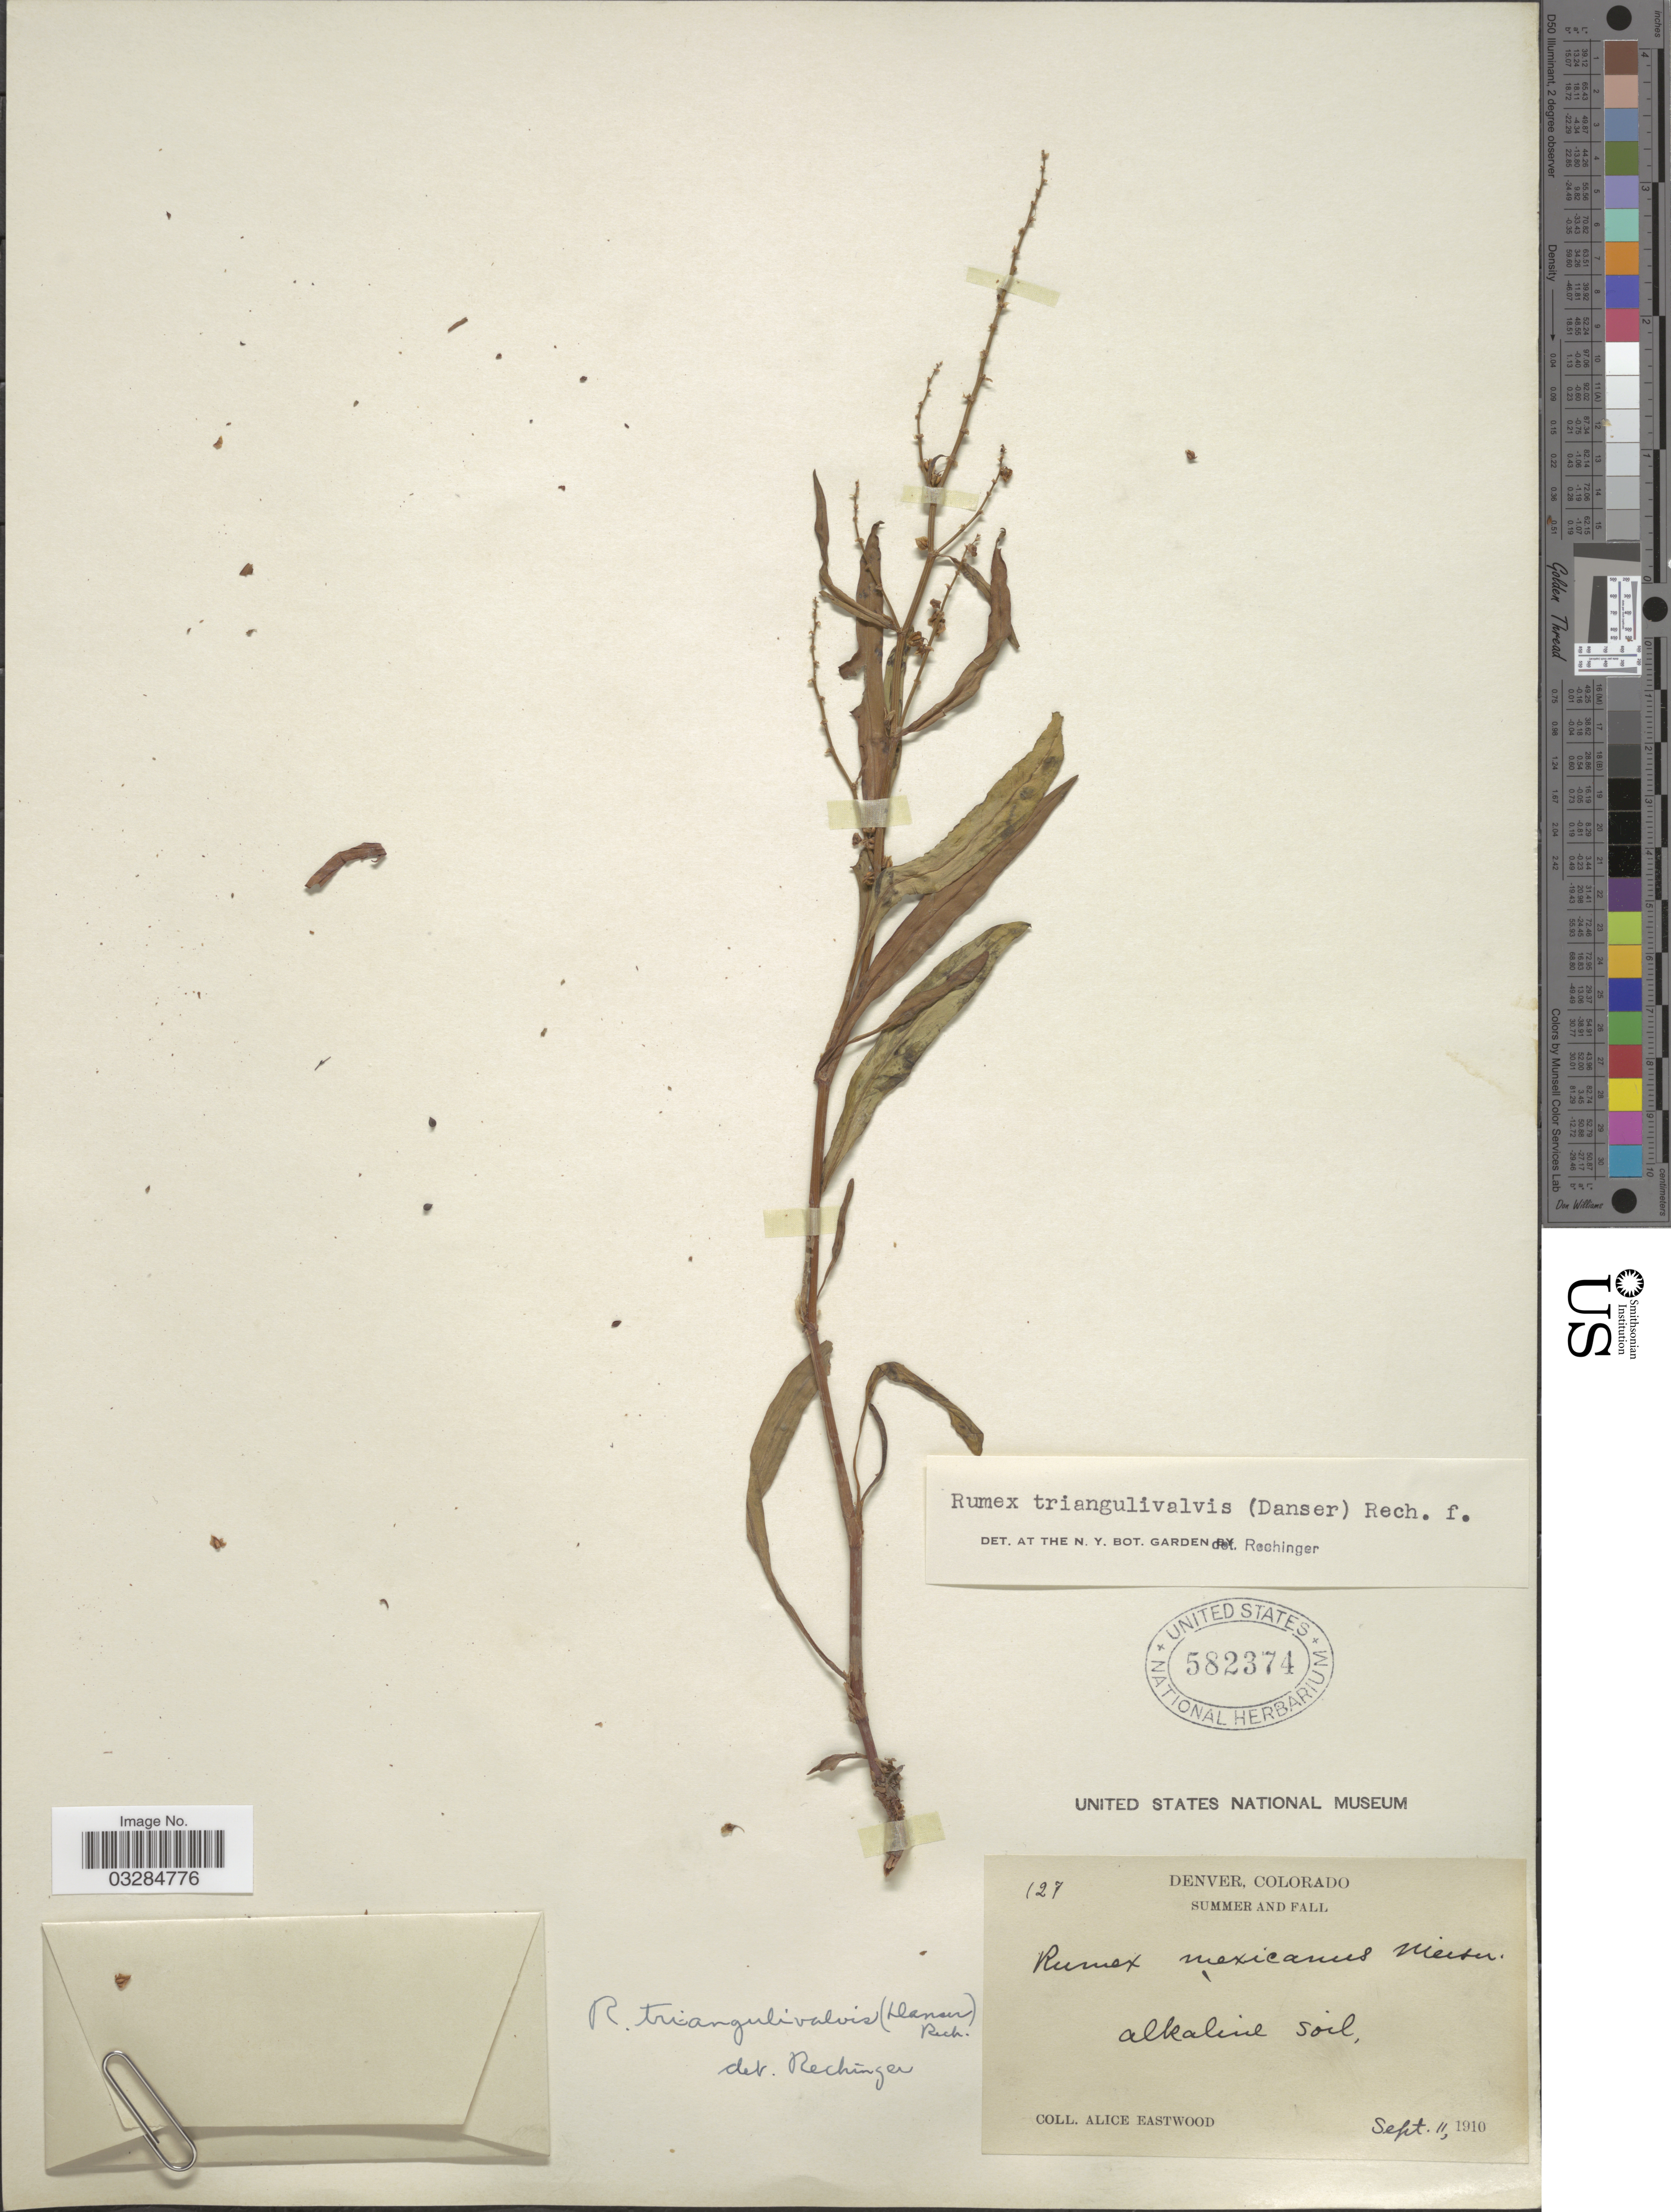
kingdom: Plantae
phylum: Tracheophyta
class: Magnoliopsida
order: Caryophyllales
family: Polygonaceae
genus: Rumex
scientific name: Rumex triangulivalvis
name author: (Danser) Rech. f.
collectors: A. Eastwood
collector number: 127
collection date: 1910-09-11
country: United States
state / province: Colorado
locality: Denver.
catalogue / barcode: US 582374